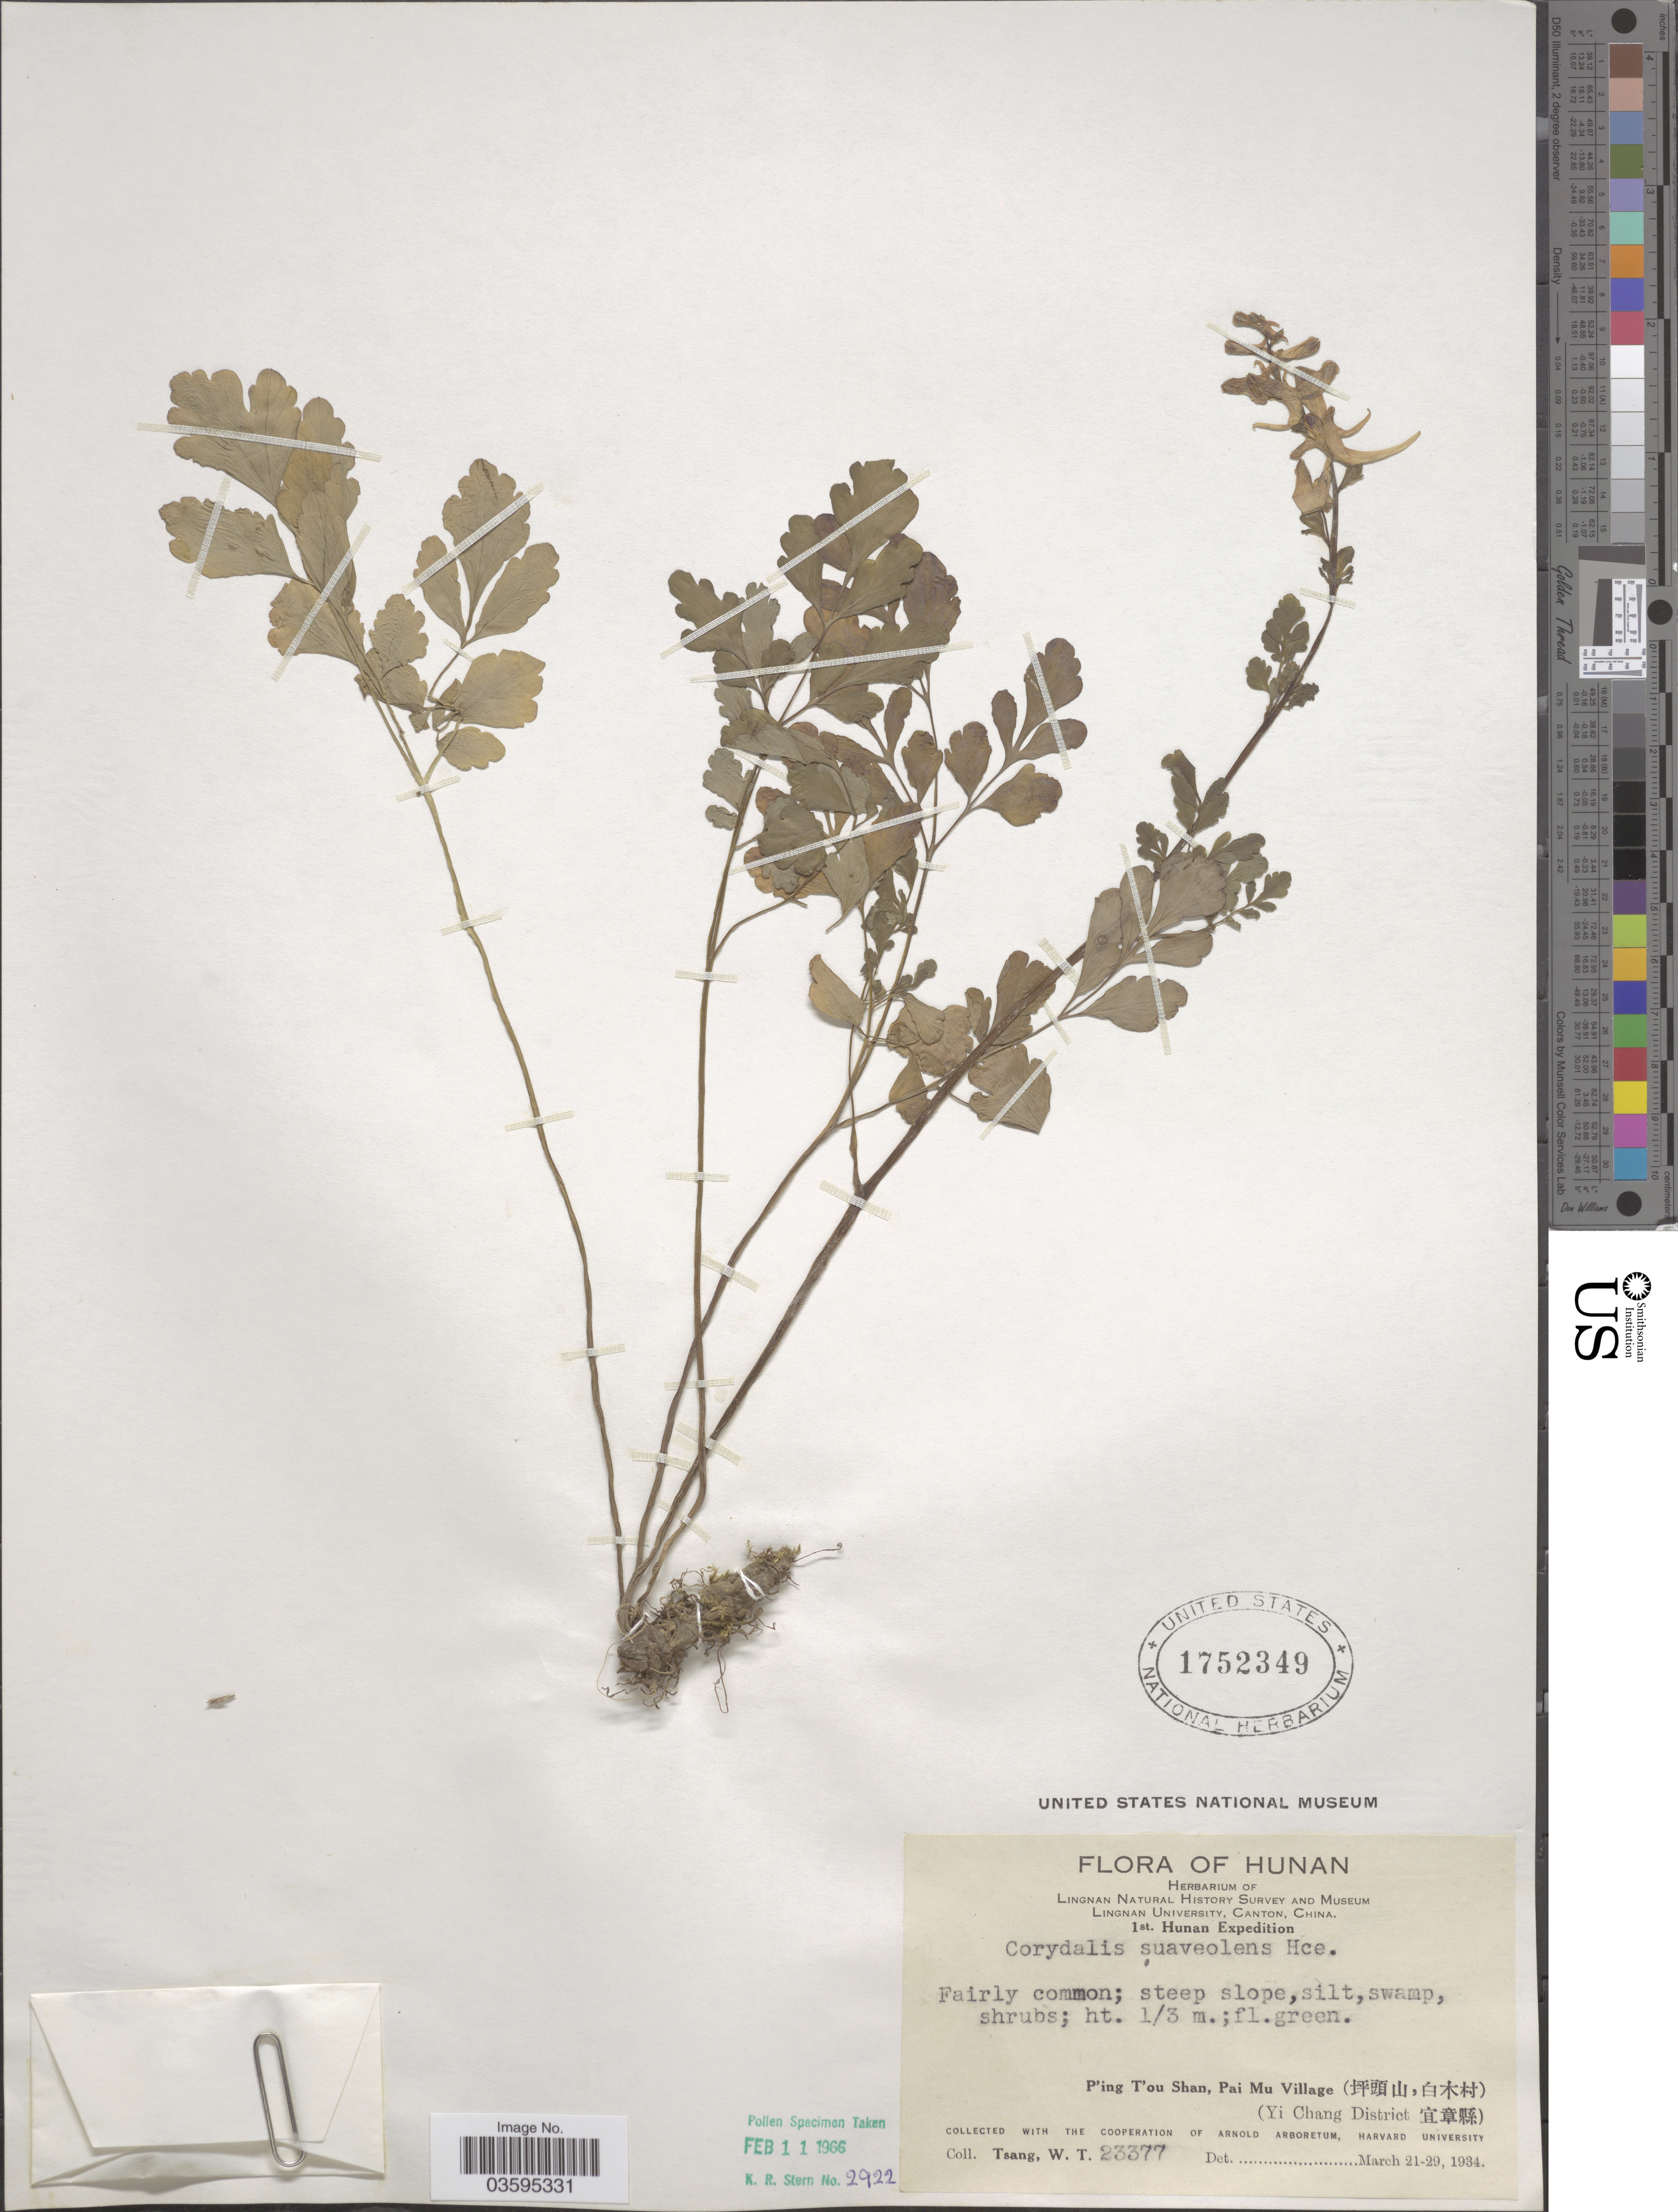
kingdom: Plantae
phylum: Tracheophyta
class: Magnoliopsida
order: Ranunculales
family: Papaveraceae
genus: Corydalis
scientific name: Corydalis suaveolens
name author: Hance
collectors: W. T. Tsang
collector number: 23377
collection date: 1934-03-21/1934-03-29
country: China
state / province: Hunan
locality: P'ing T'ou Shan, Pai Mu Village (X). (Yi Chang District X).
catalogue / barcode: US 1752349